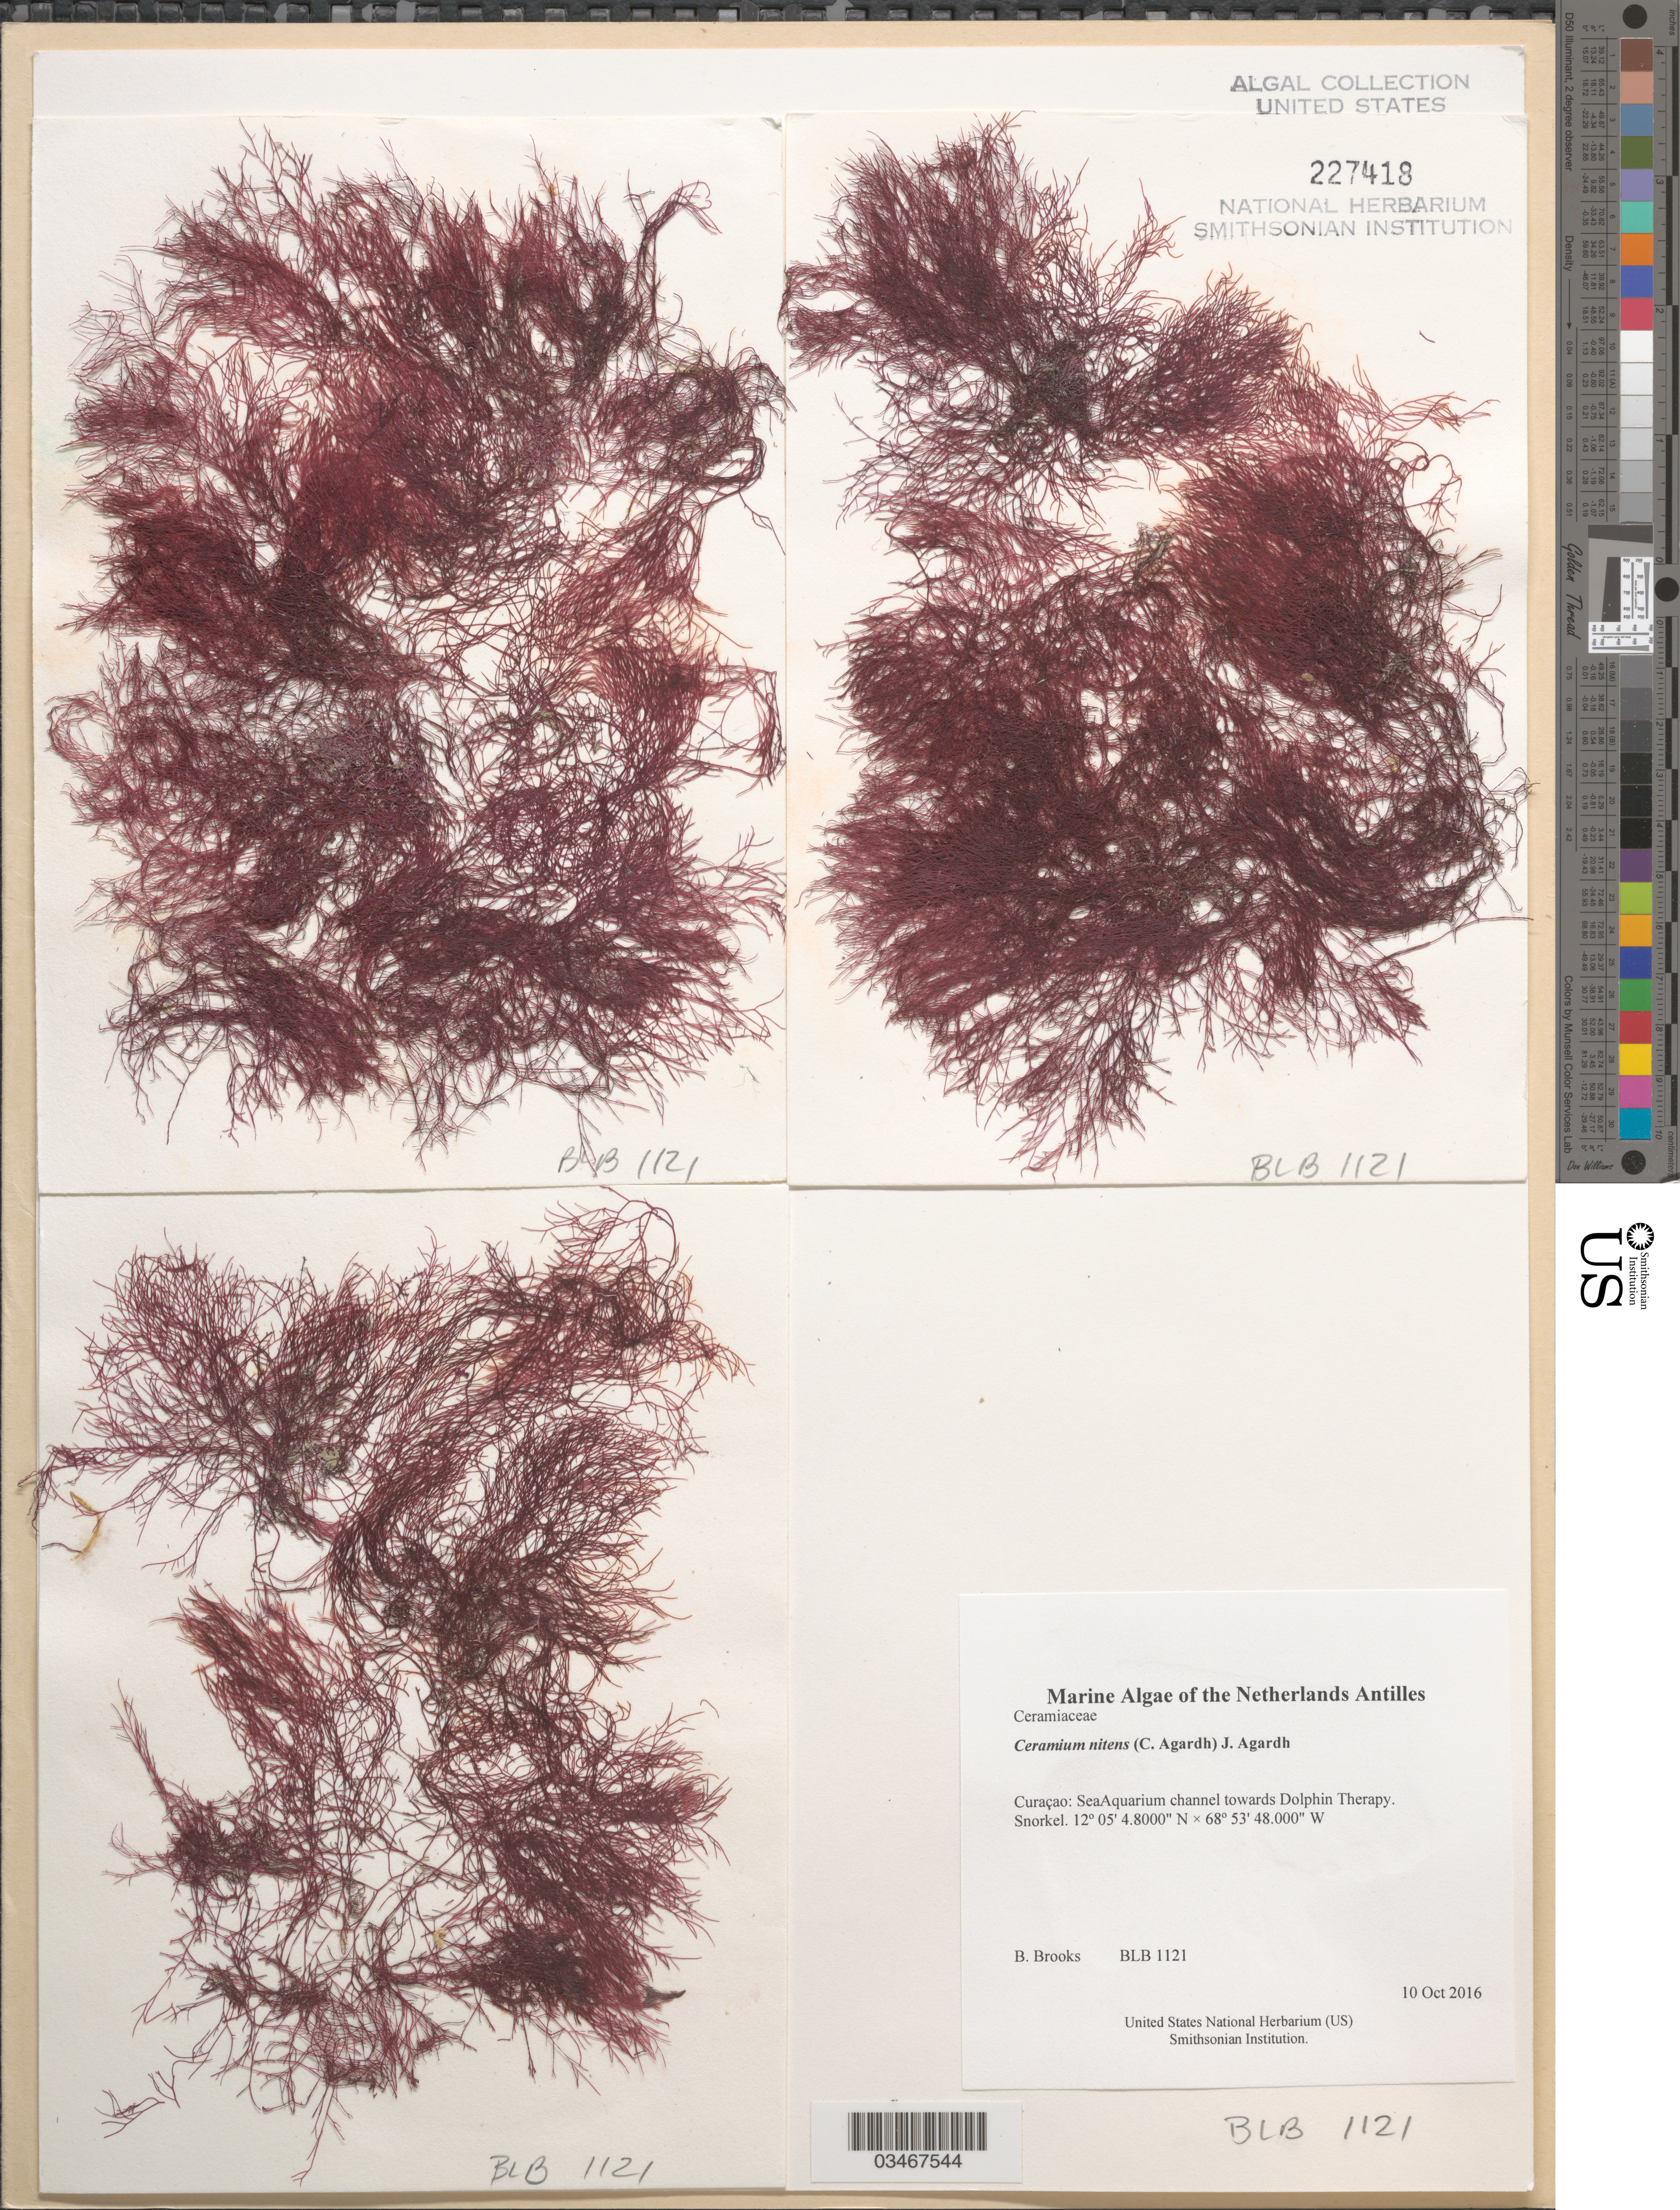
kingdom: Plantae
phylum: Rhodophyta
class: Florideophyceae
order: Ceramiales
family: Ceramiaceae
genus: Ceramium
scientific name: Ceramium nitens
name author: (C. Agardh) J. Agardh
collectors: B. Brooks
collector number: BLB 1121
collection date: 2016-10-10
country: Curaçao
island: Curaçao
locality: SeaAquarium channel towards Dolphin Therapy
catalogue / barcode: US 227418